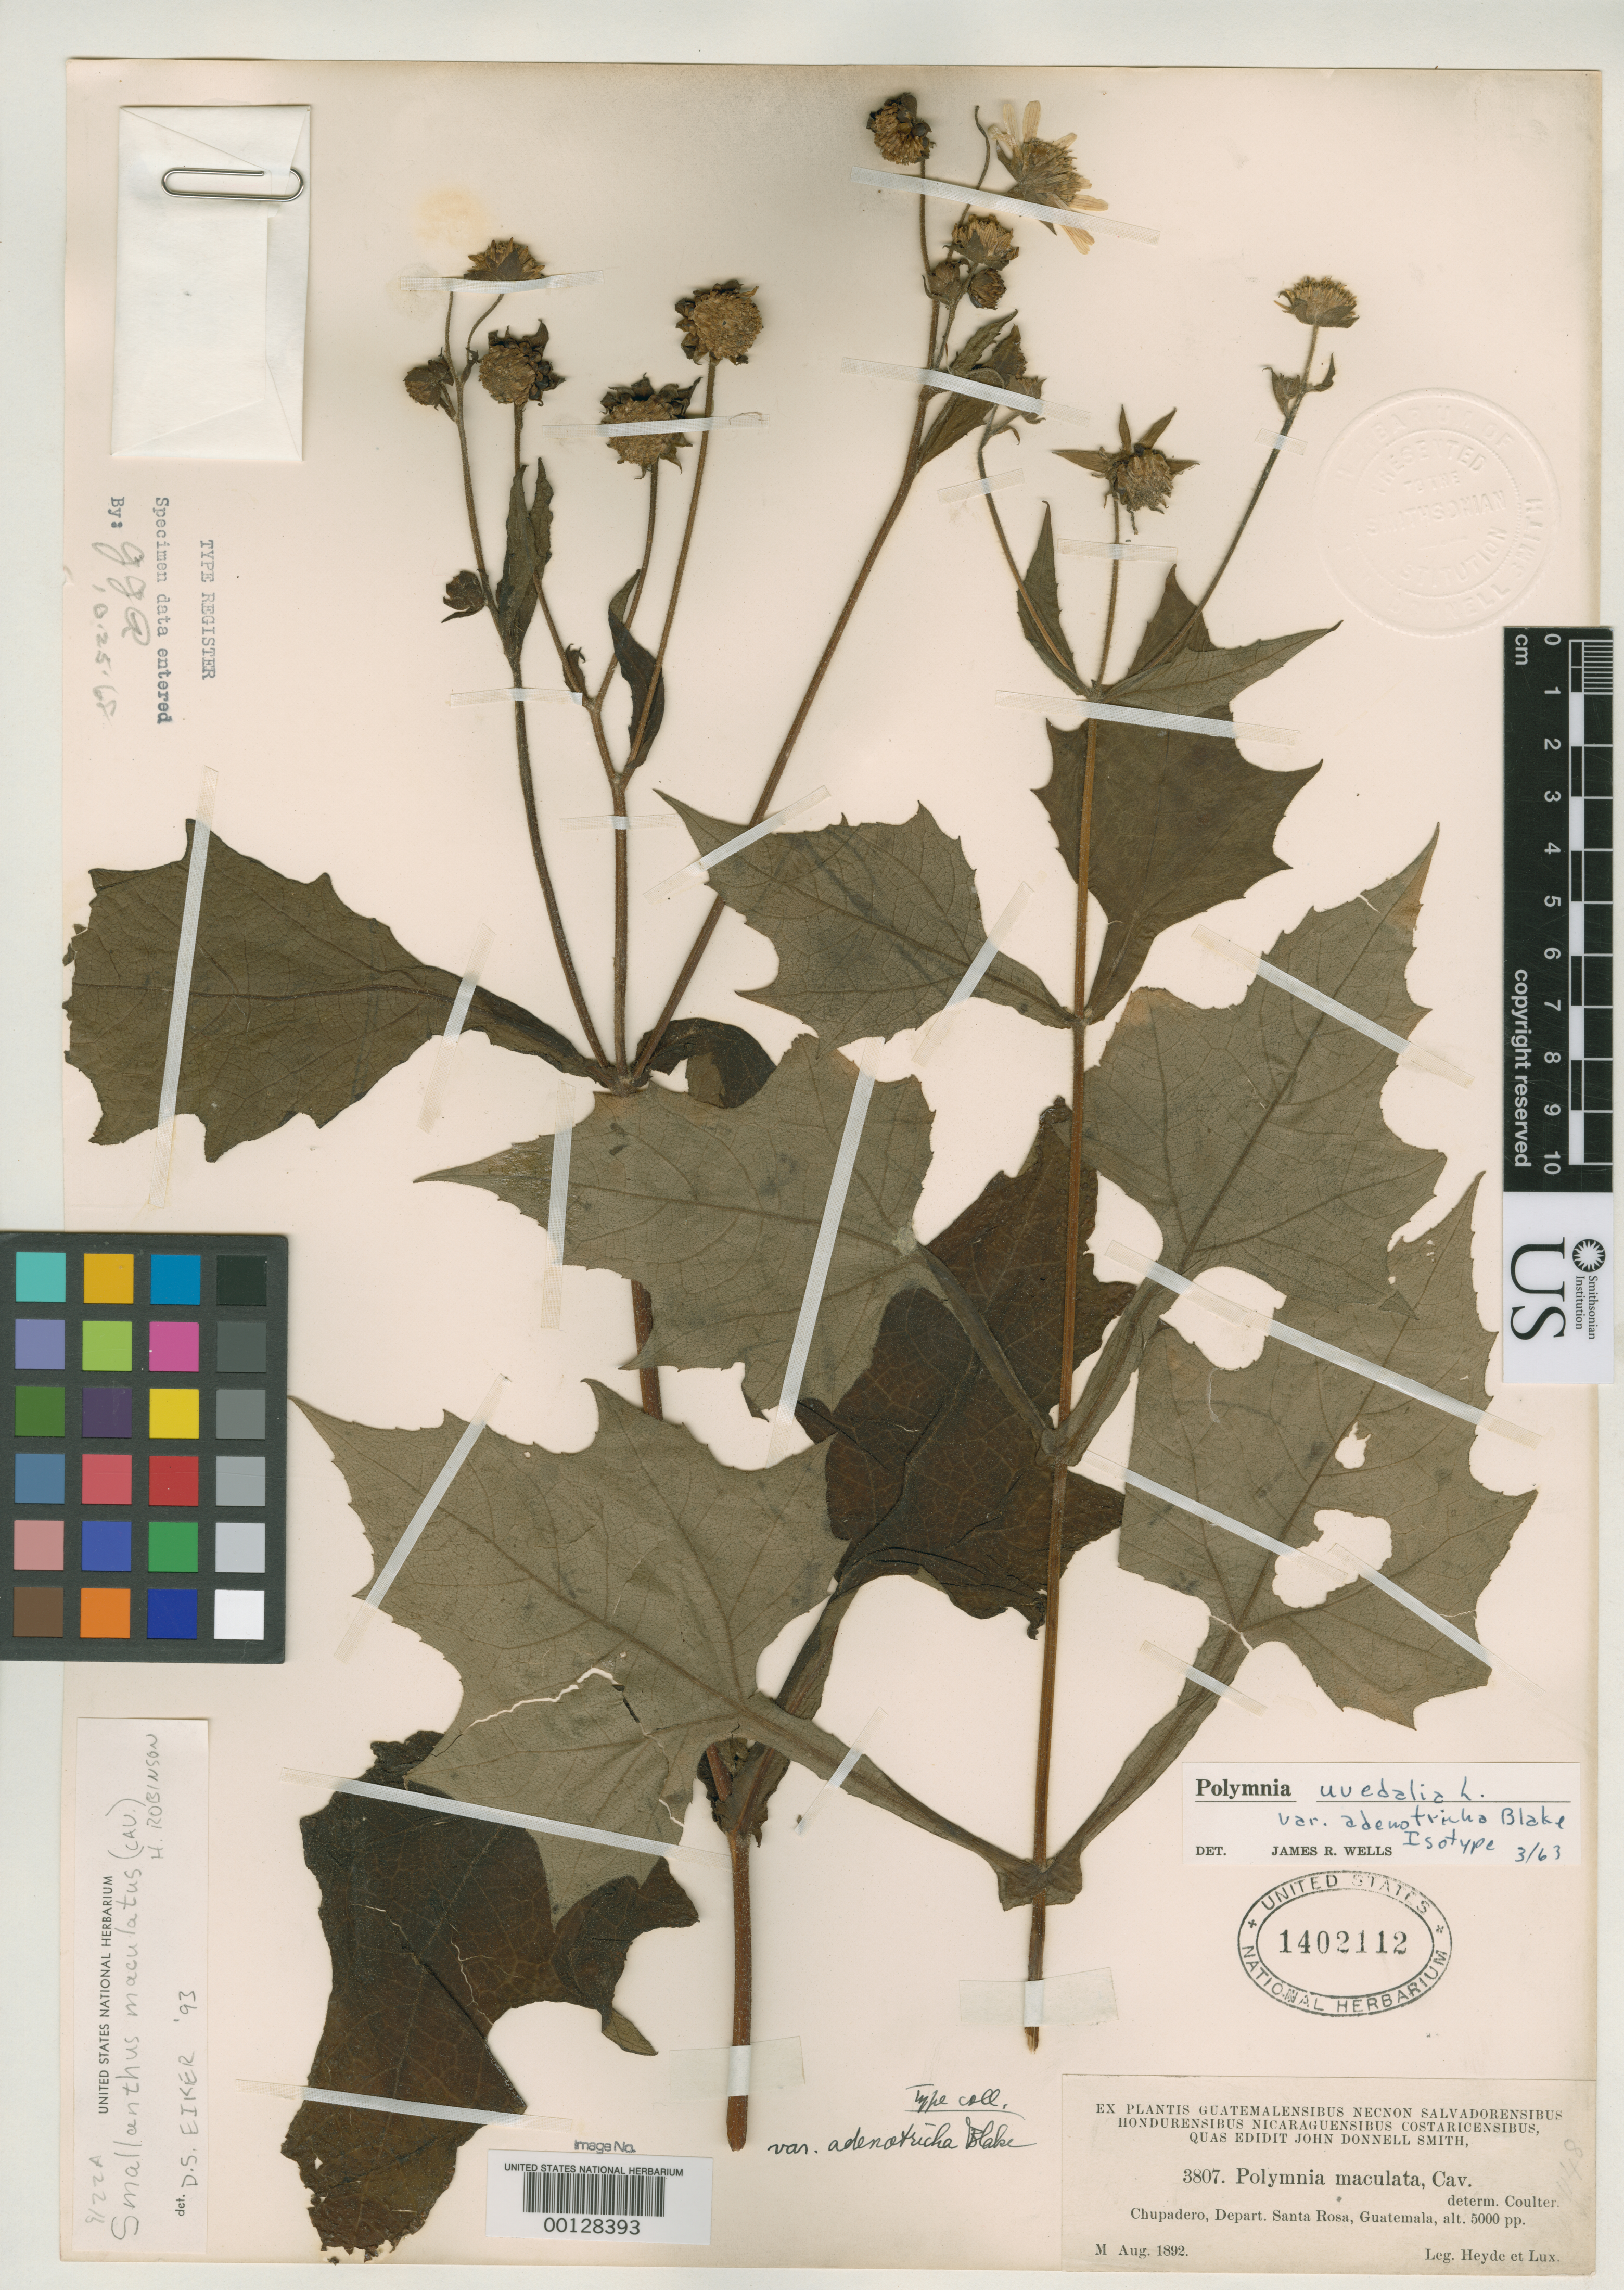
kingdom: Plantae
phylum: Tracheophyta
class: Magnoliopsida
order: Asterales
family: Asteraceae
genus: Polymnia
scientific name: Polymnia maculata var. adenotricha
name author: S.F. Blake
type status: Isotype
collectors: E. T. Heyde & E. Lux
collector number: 3807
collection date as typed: Aug 1892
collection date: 1892-08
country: Guatemala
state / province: Santa Rosa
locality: Chupadero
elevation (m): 1524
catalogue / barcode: US 1402112